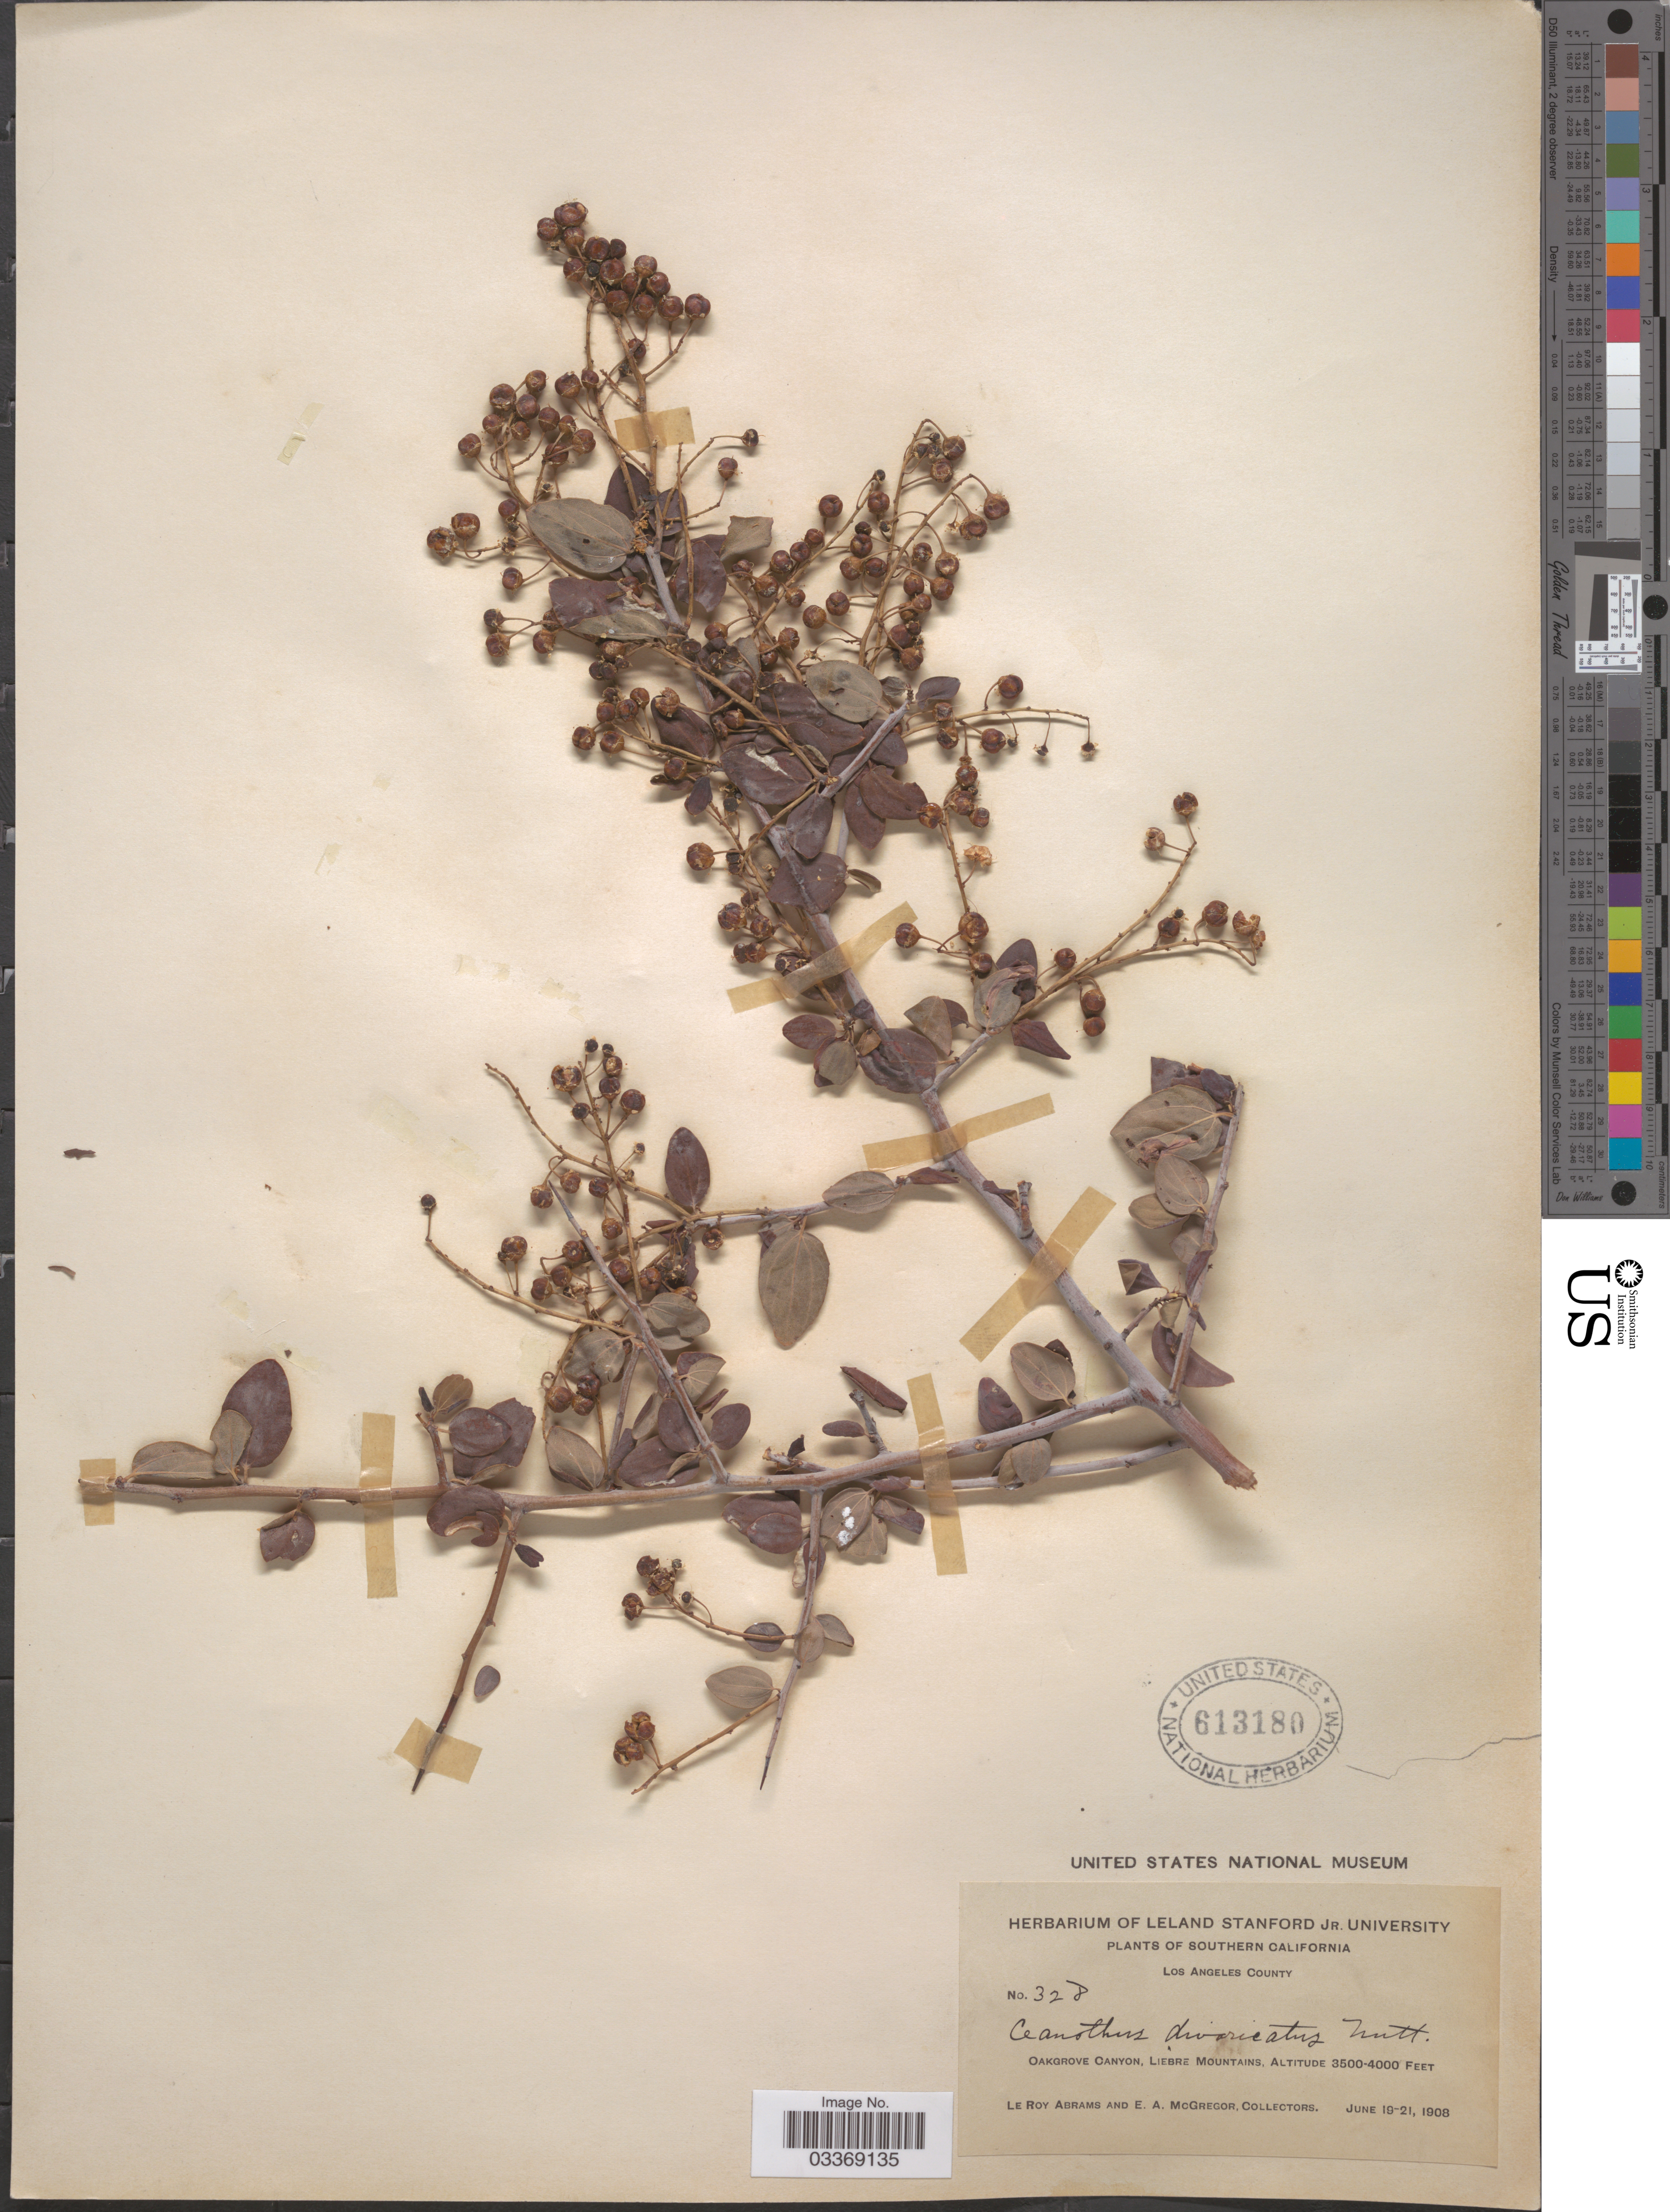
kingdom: Plantae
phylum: Tracheophyta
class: Magnoliopsida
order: Rosales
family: Rhamnaceae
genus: Ceanothus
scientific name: Ceanothus divaricatus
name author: Nutt. ex Torr. & S.F. Gray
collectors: L. Abrams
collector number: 328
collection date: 1908-06-19/1908-06-21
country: United States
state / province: California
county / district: Los Angeles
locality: Southern California, Los Angeles County, Oakgrove Canyon, Liebre Mountains.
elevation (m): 1067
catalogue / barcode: US 613180